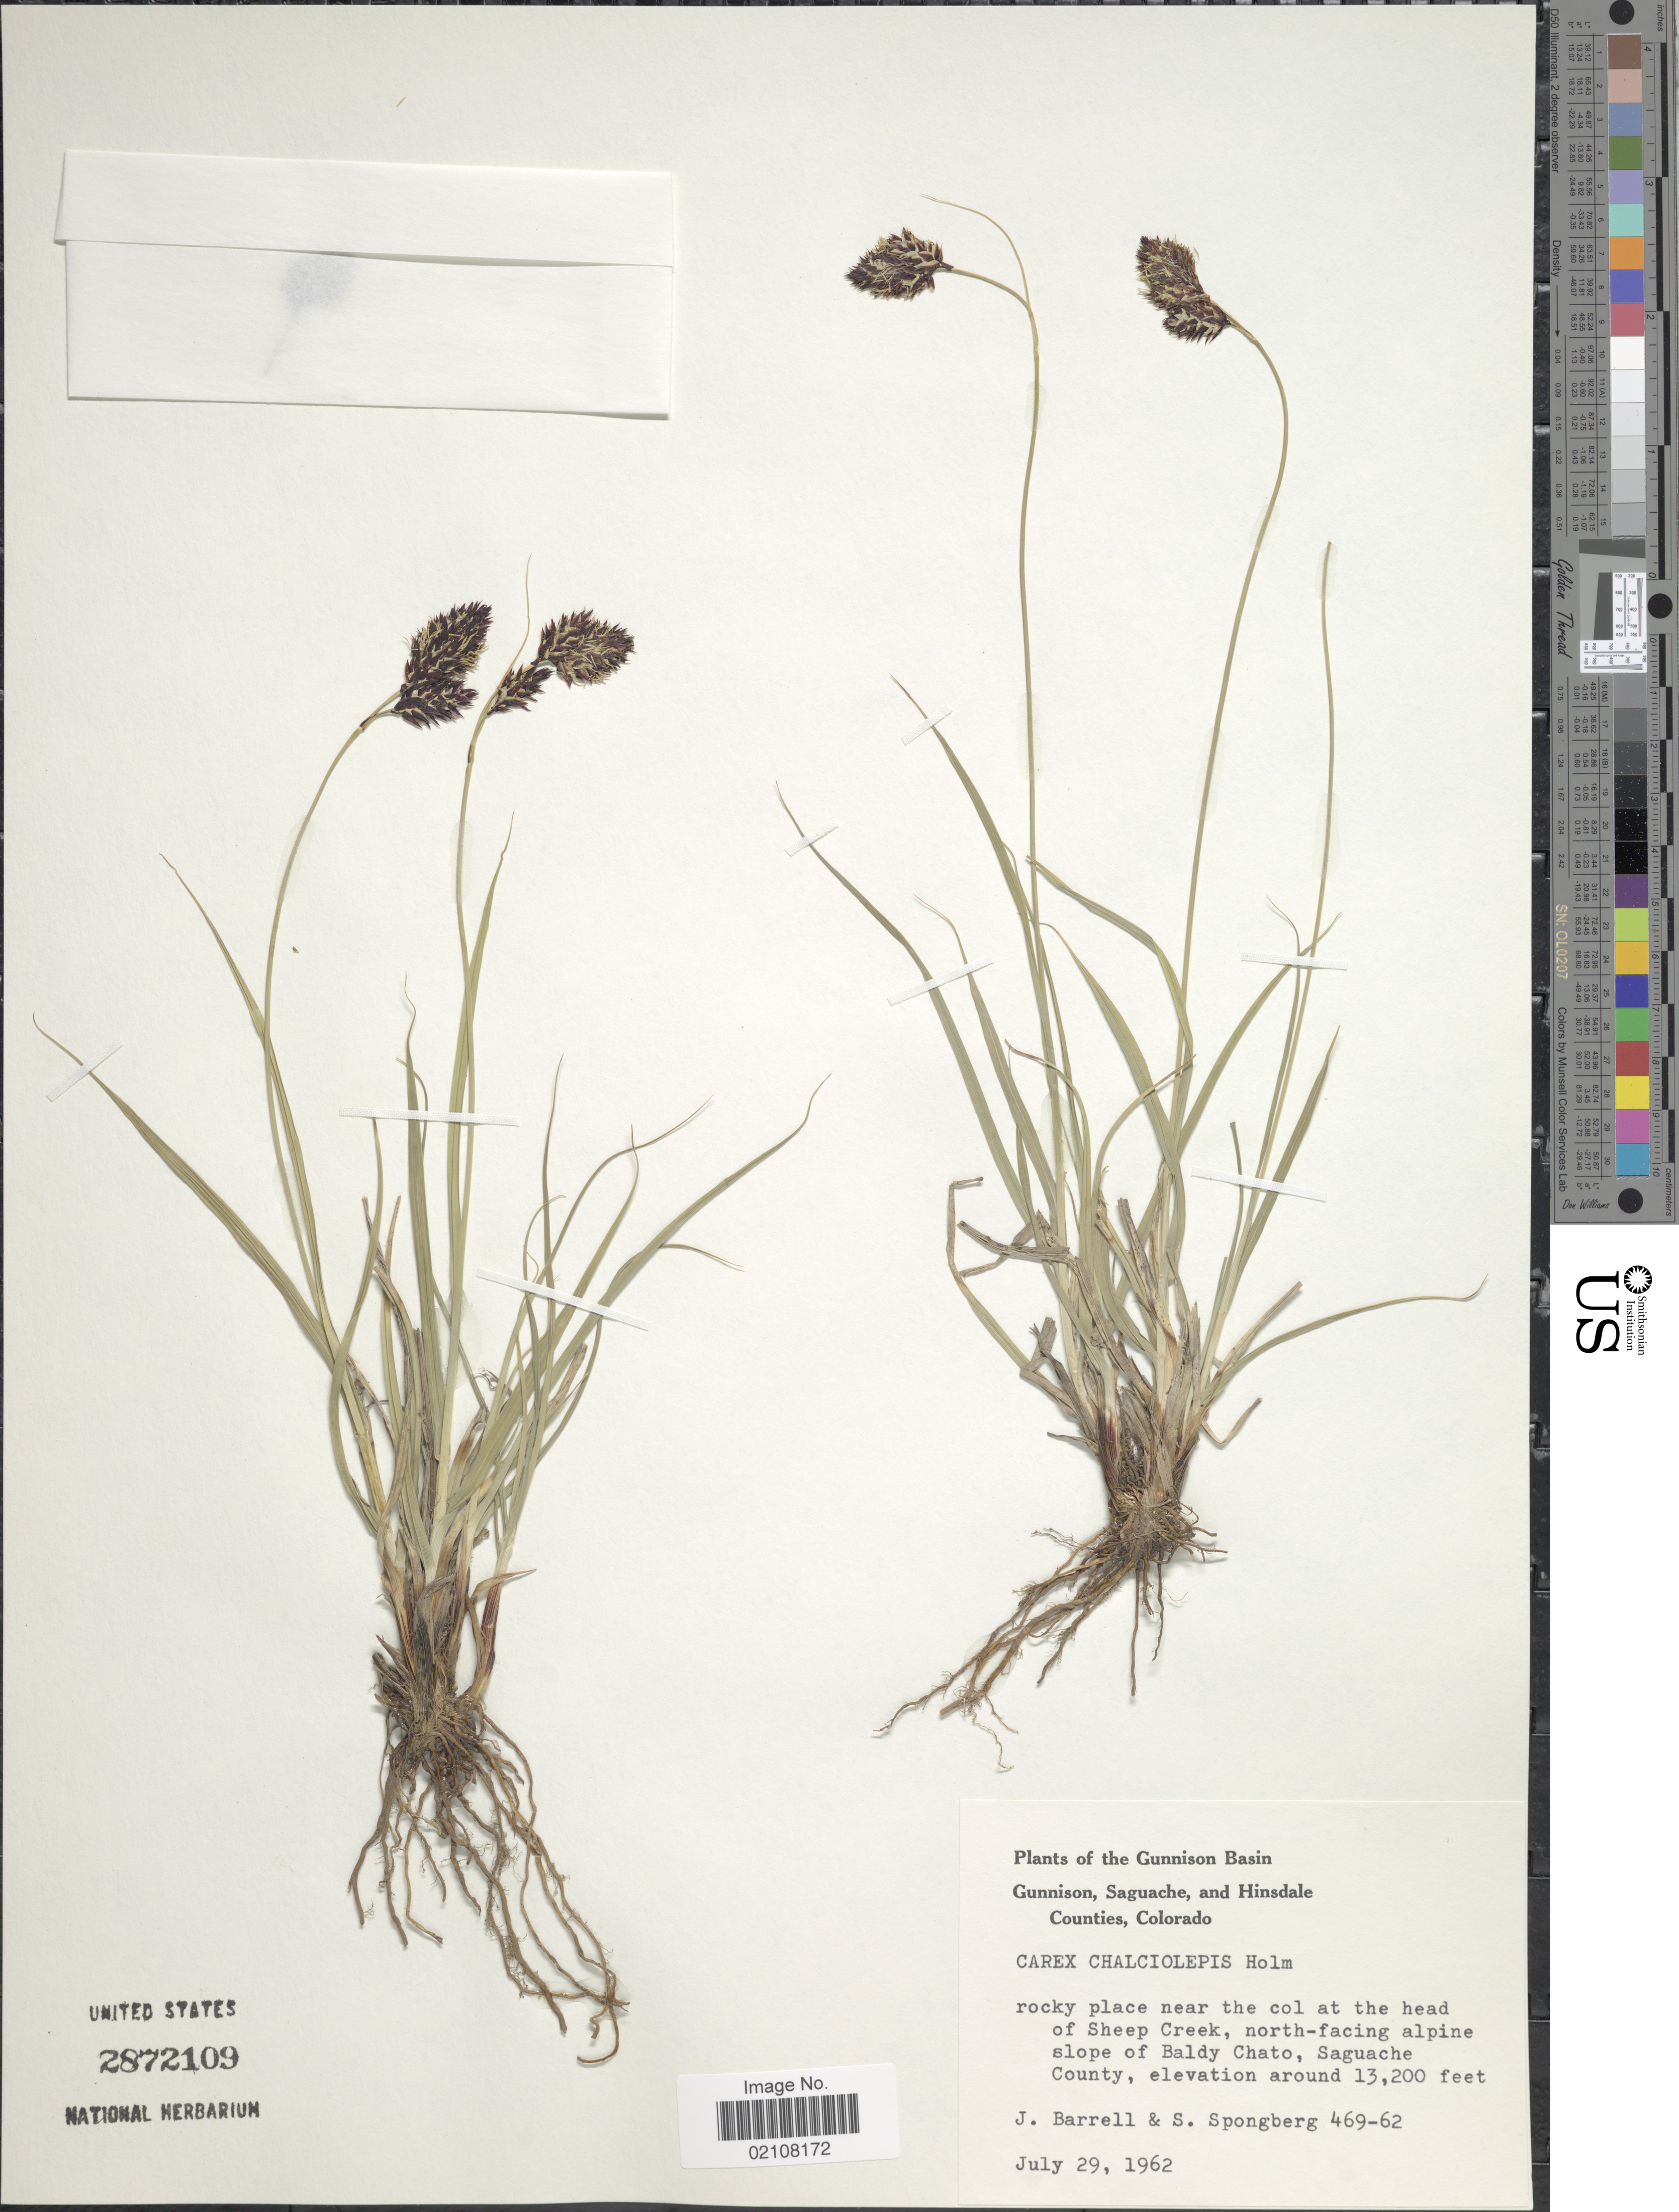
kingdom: Plantae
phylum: Tracheophyta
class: Liliopsida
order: Poales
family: Cyperaceae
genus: Carex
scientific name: Carex chalciolepis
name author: Holm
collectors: J. Barrell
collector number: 469-62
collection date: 1962-07-29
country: United States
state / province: Colorado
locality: Gunnison Basin, Gunnison, Saguache, and Hinsdale Counties, rocky place near the col at the head of Sheep Creek, north-facing alpine slope of Baldy Chato, Saguache County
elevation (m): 4023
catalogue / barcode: US 2872109